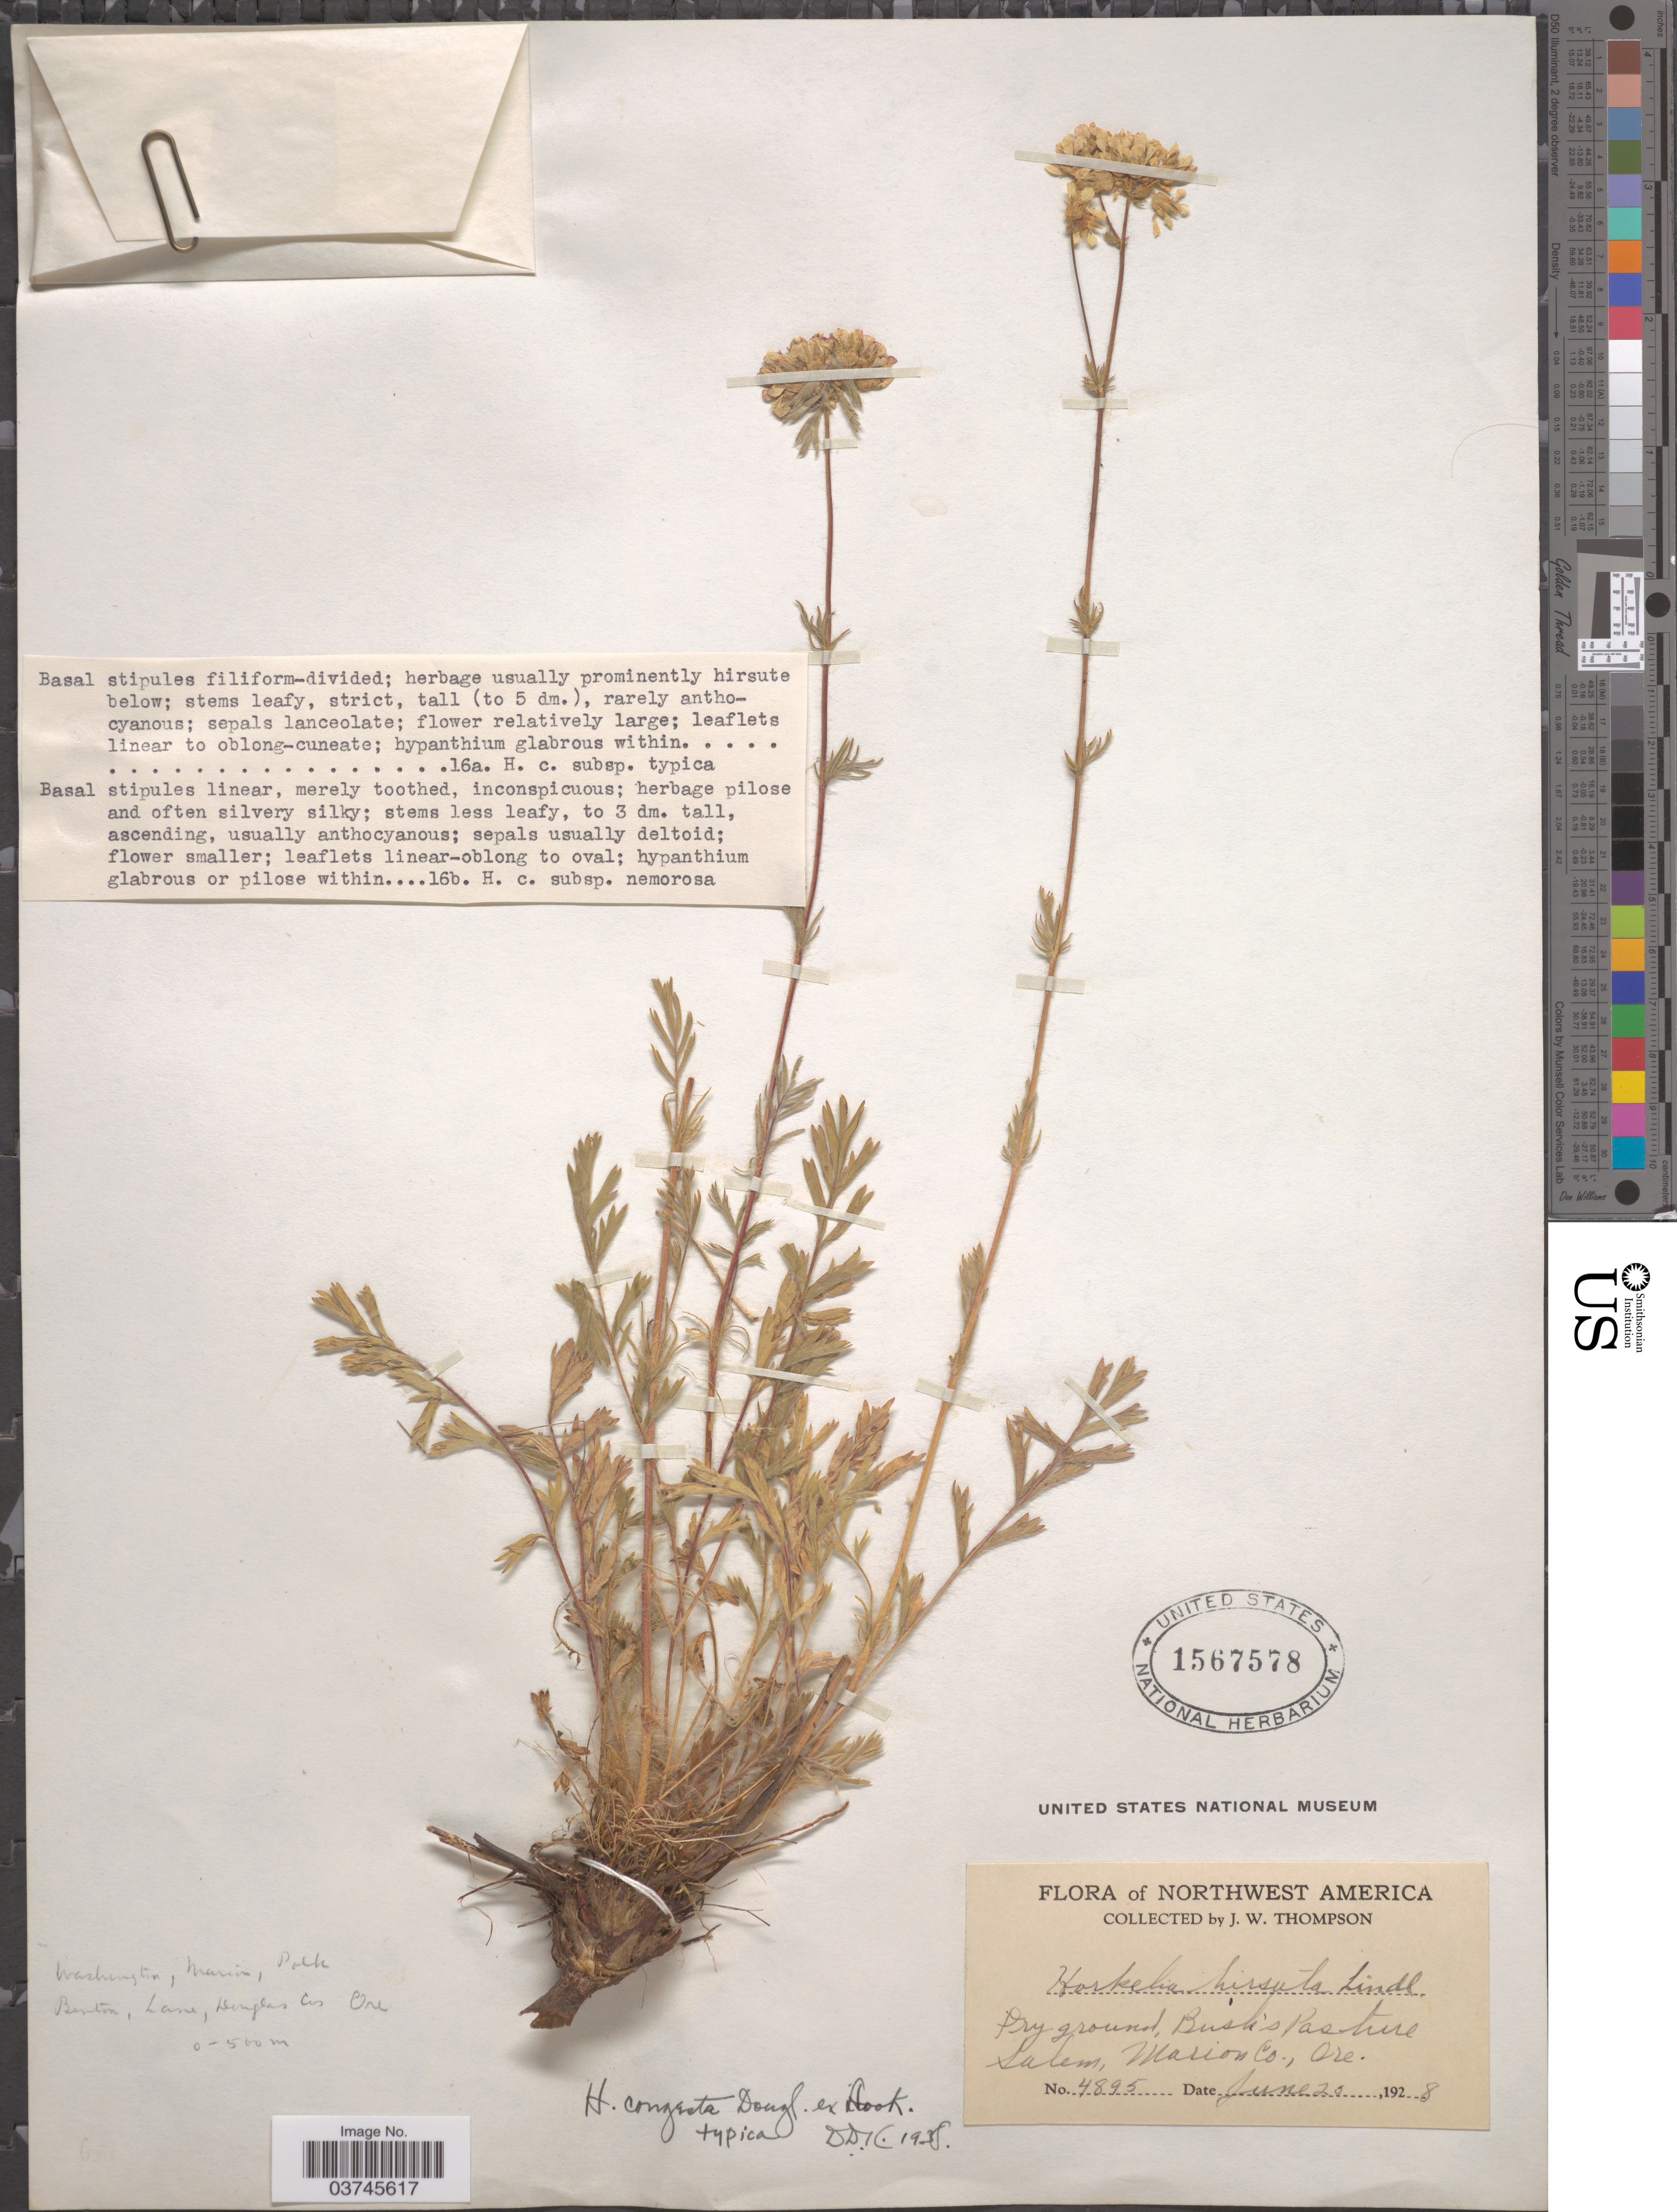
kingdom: Plantae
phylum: Tracheophyta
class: Magnoliopsida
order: Rosales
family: Rosaceae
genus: Potentilla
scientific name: Potentilla congesta var. congesta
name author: (Douglas ex Hook.) Baill.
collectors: J. Thompson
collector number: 4895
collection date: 1928-06-25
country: United States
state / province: Oregon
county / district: Marion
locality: Northwest America. Busk's Pasture Salem, Marion Co.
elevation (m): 0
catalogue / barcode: US 1567578